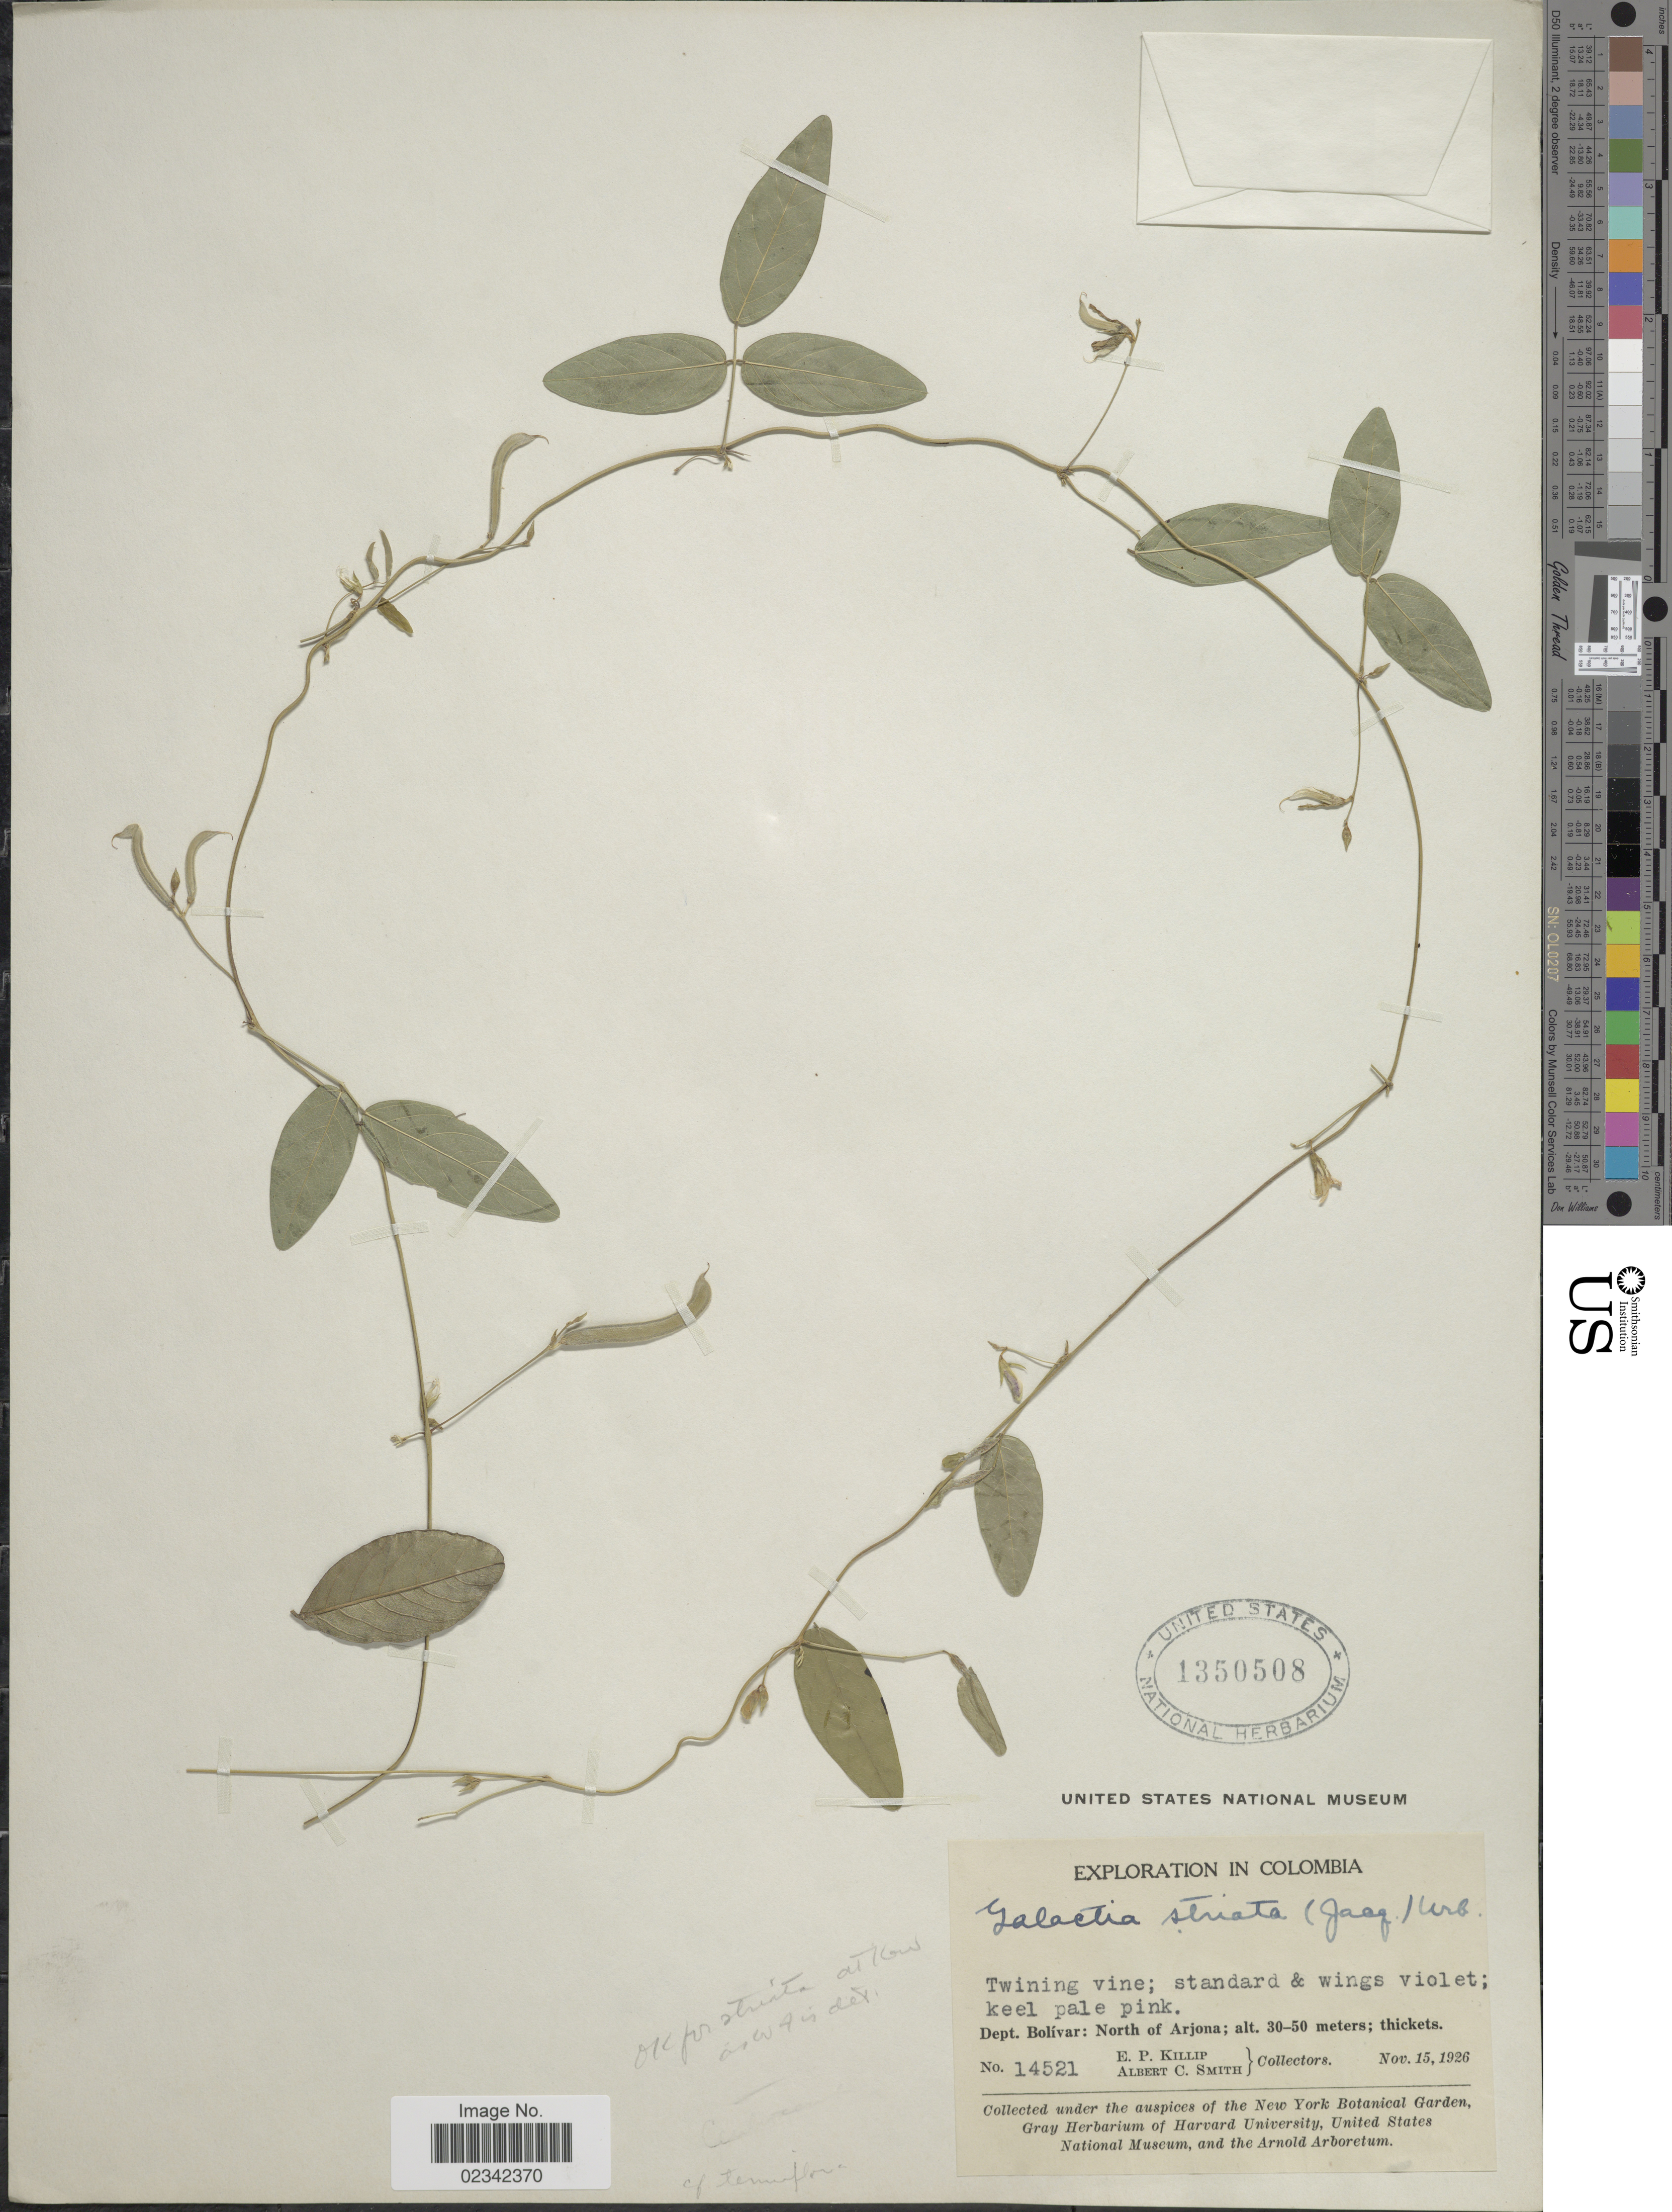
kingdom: Plantae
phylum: Tracheophyta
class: Magnoliopsida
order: Fabales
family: Fabaceae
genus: Galactia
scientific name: Galactia striata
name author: (Jacq.) Urb.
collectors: E. P. Killip & A. C. Smith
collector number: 14521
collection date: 1926-11-15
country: Colombia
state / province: Bolívar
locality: North of Arjona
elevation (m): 30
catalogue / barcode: US 1350508